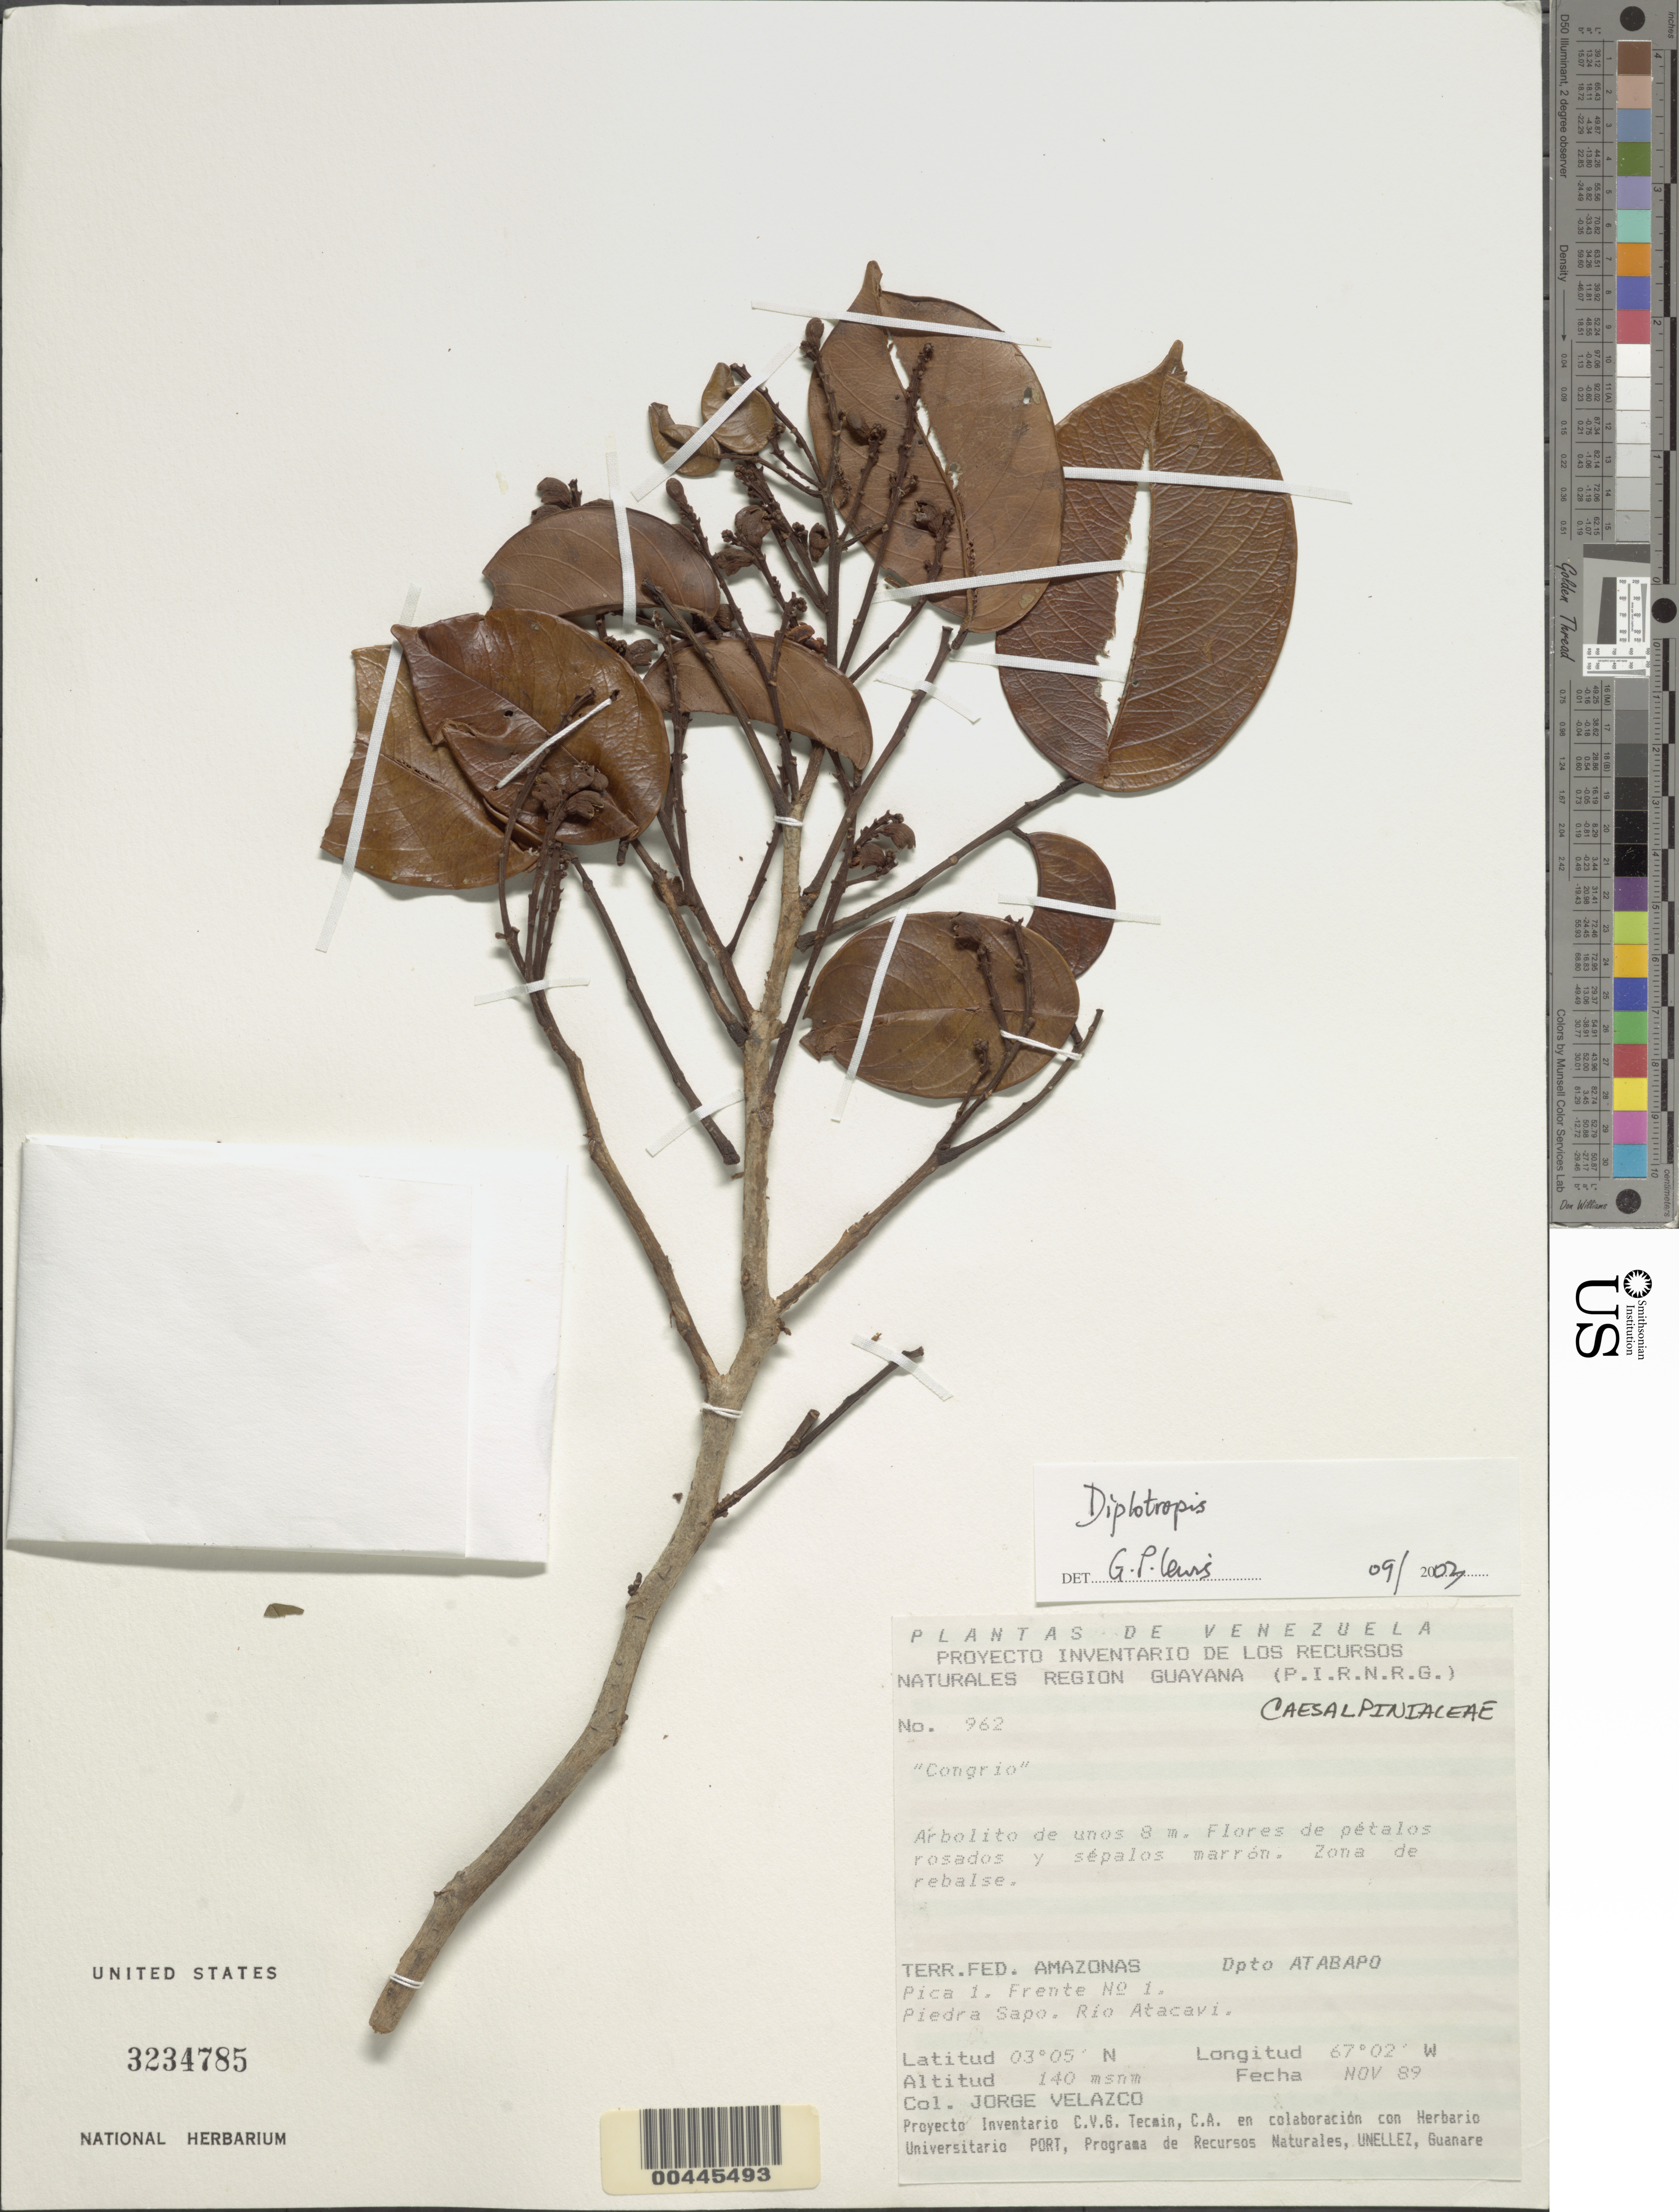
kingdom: Plantae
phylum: Tracheophyta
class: Magnoliopsida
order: Fabales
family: Fabaceae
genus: Diplotropis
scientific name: Diplotropis sp.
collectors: J. Velazco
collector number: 962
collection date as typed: Nov 1989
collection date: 1989-11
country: Venezuela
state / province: Amazonas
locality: Atabapo, piedra sapo. rio atacavi.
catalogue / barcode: US 3234785